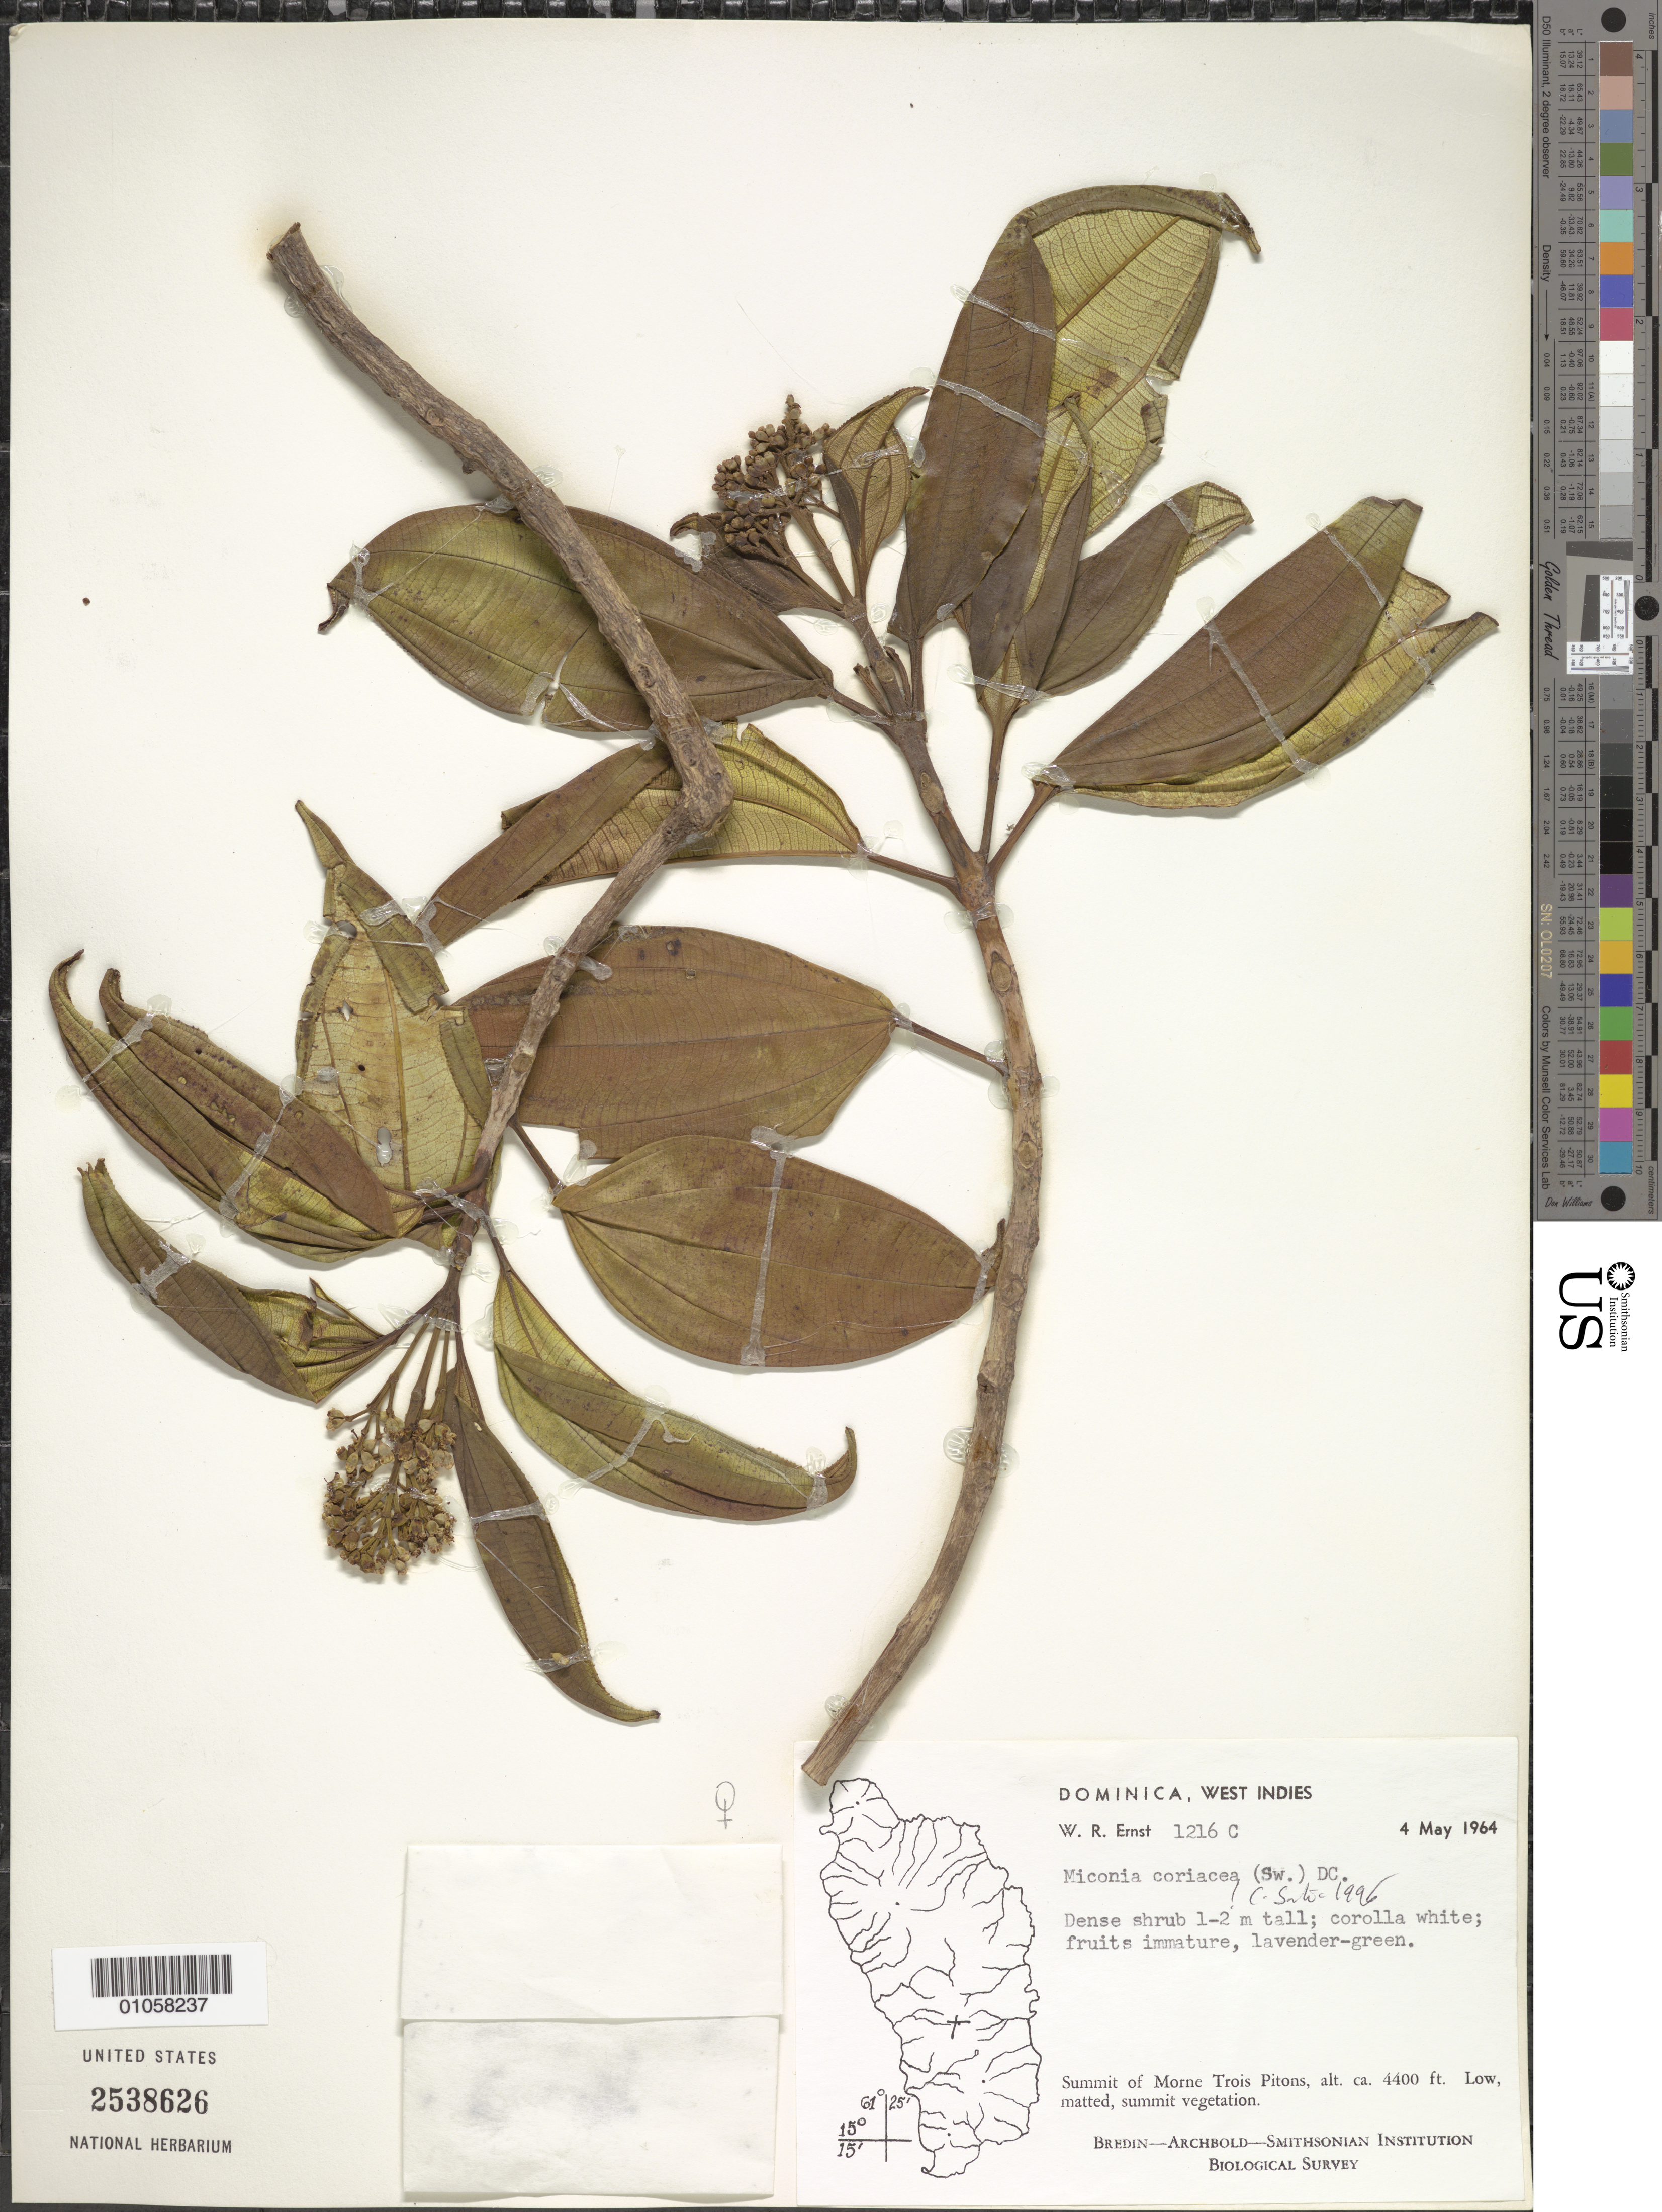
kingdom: Plantae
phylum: Tracheophyta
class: Magnoliopsida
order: Myrtales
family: Melastomataceae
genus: Miconia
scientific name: Miconia coriacea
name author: (Sw.) DC.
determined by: Sastre, C. H. L.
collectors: W. R. Ernst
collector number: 1216 C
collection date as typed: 04 May 1964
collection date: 1964-05-04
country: Dominica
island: Dominica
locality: Morne Trois Pitons, summit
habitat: Low, matted, summit vegetation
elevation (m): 1341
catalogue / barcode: US 2538626